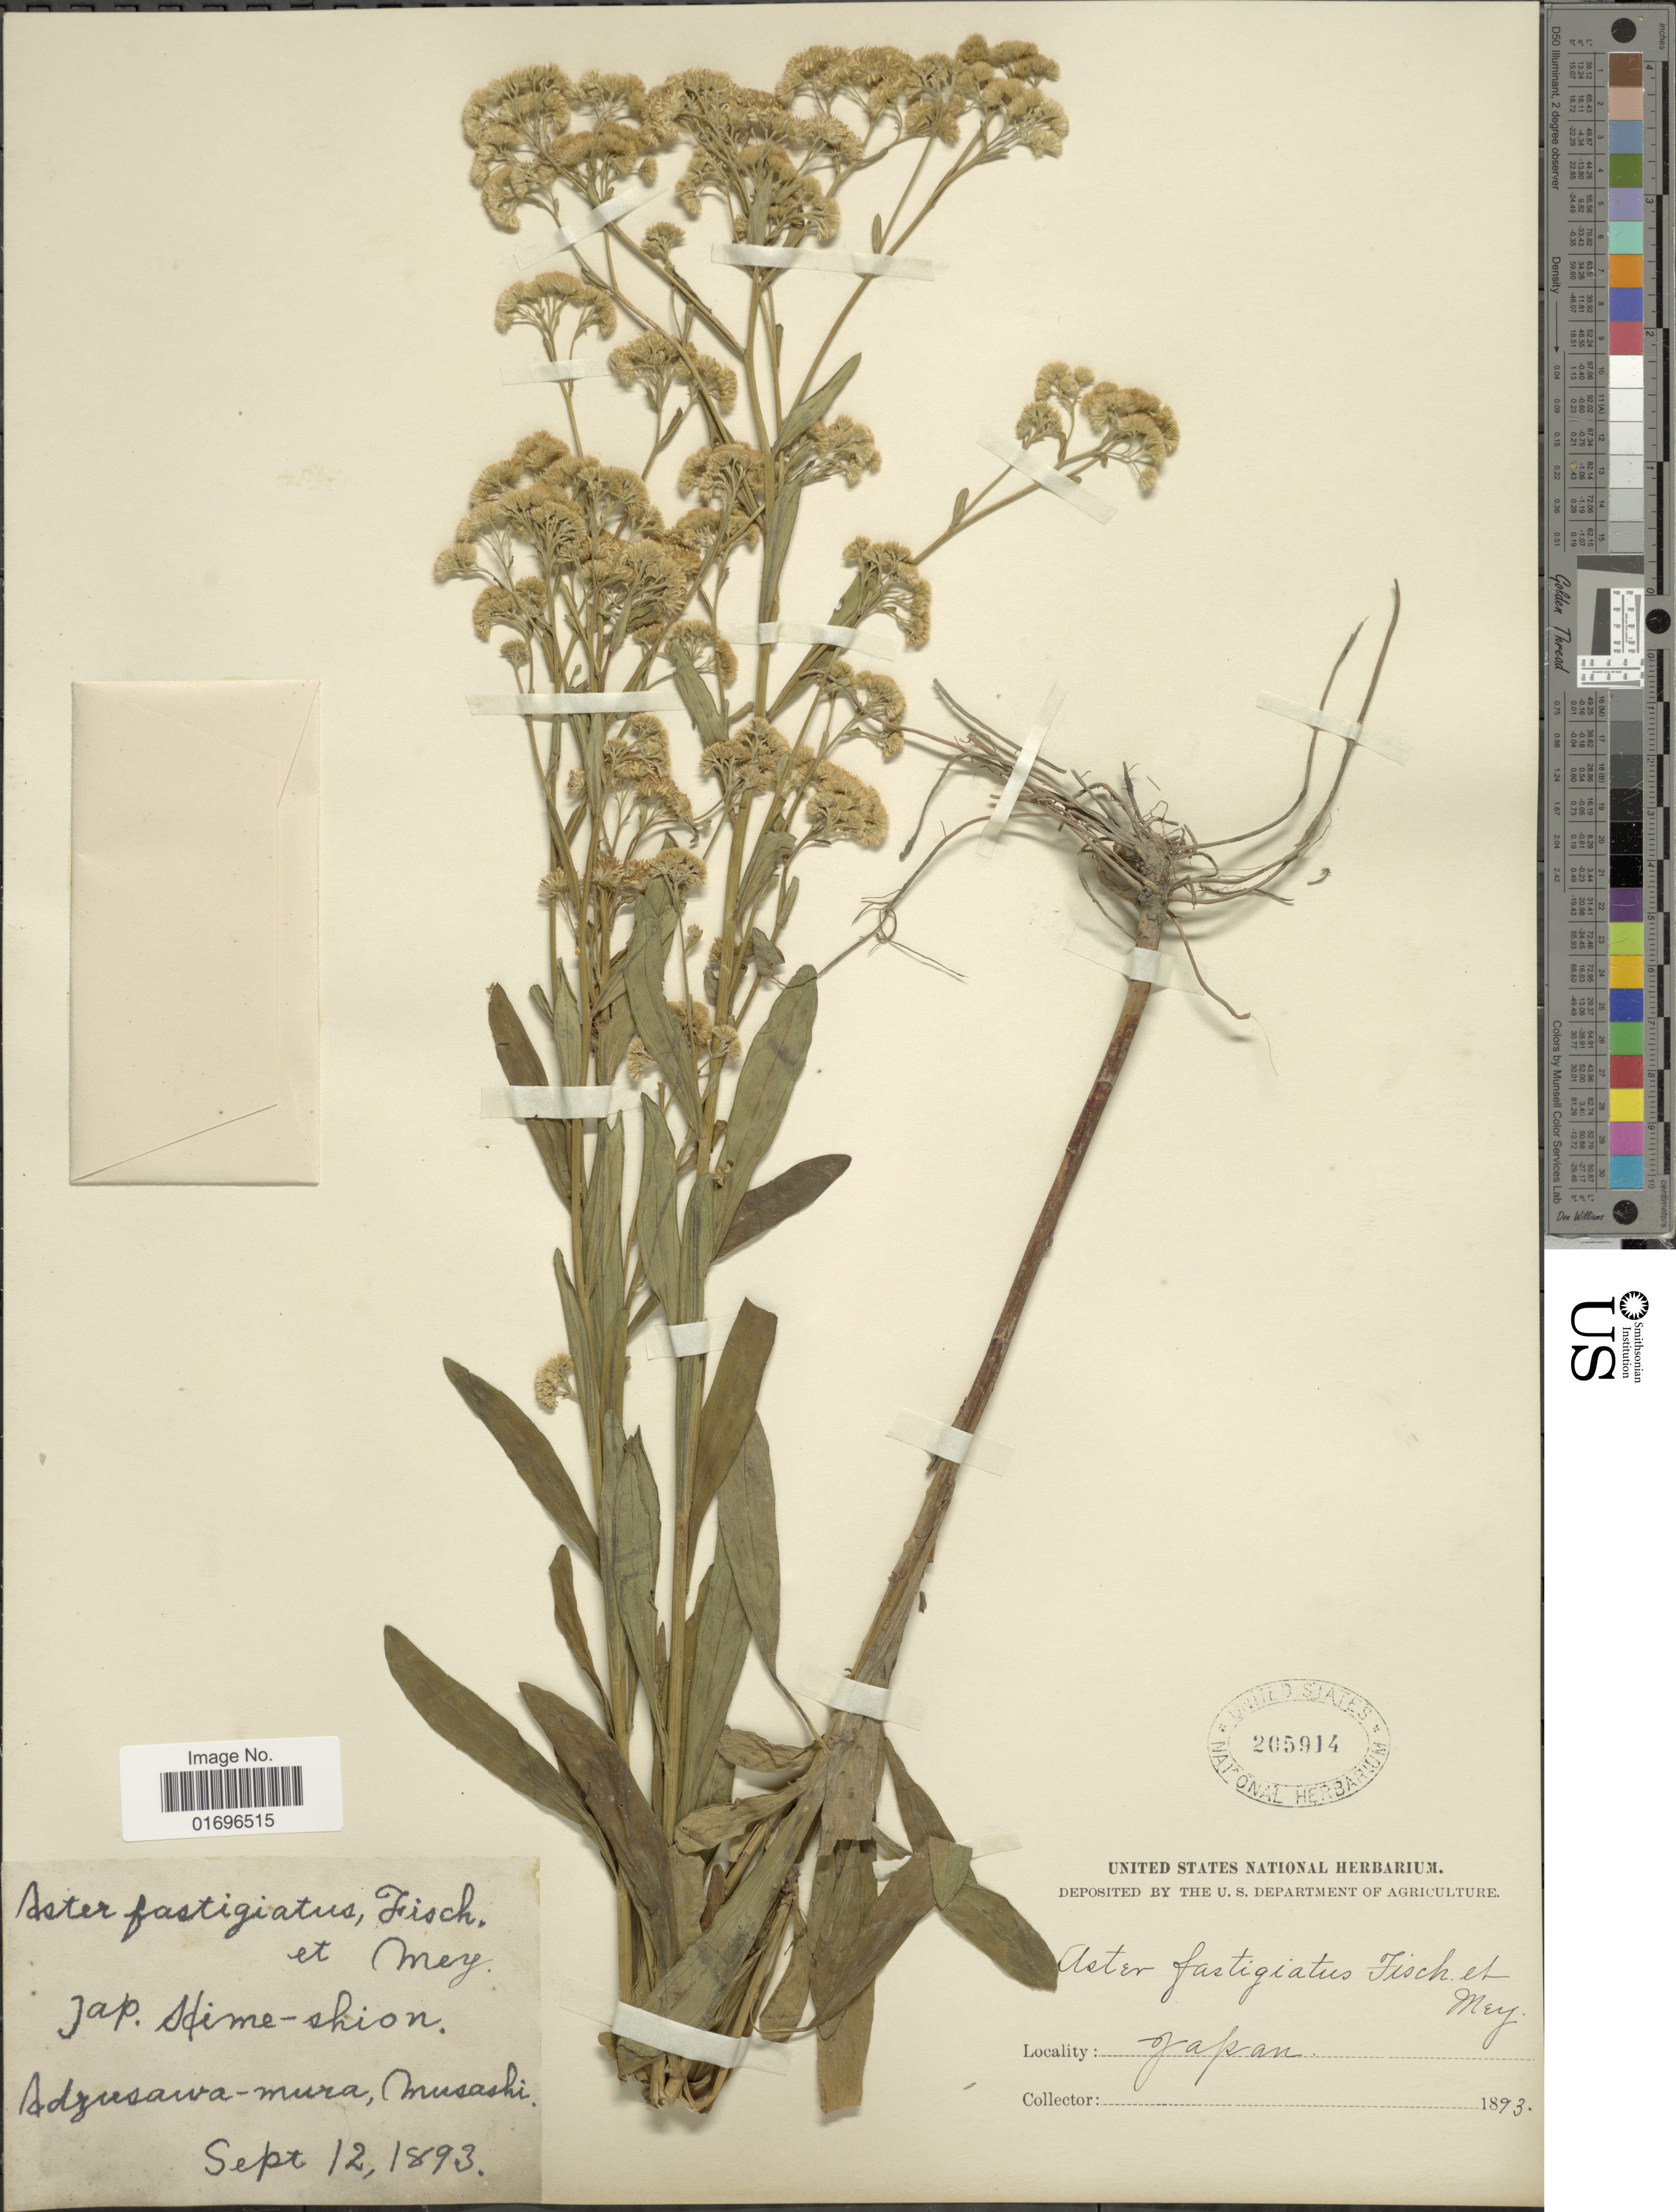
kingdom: Plantae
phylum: Tracheophyta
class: Magnoliopsida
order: Asterales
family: Asteraceae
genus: Aster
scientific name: Aster fastigiatus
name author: Fisch.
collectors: U.S. National Herbarium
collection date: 1893-09-12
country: Japan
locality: Jap. Hime-shion, Adzusawa-mura, Musashi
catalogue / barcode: US 205914